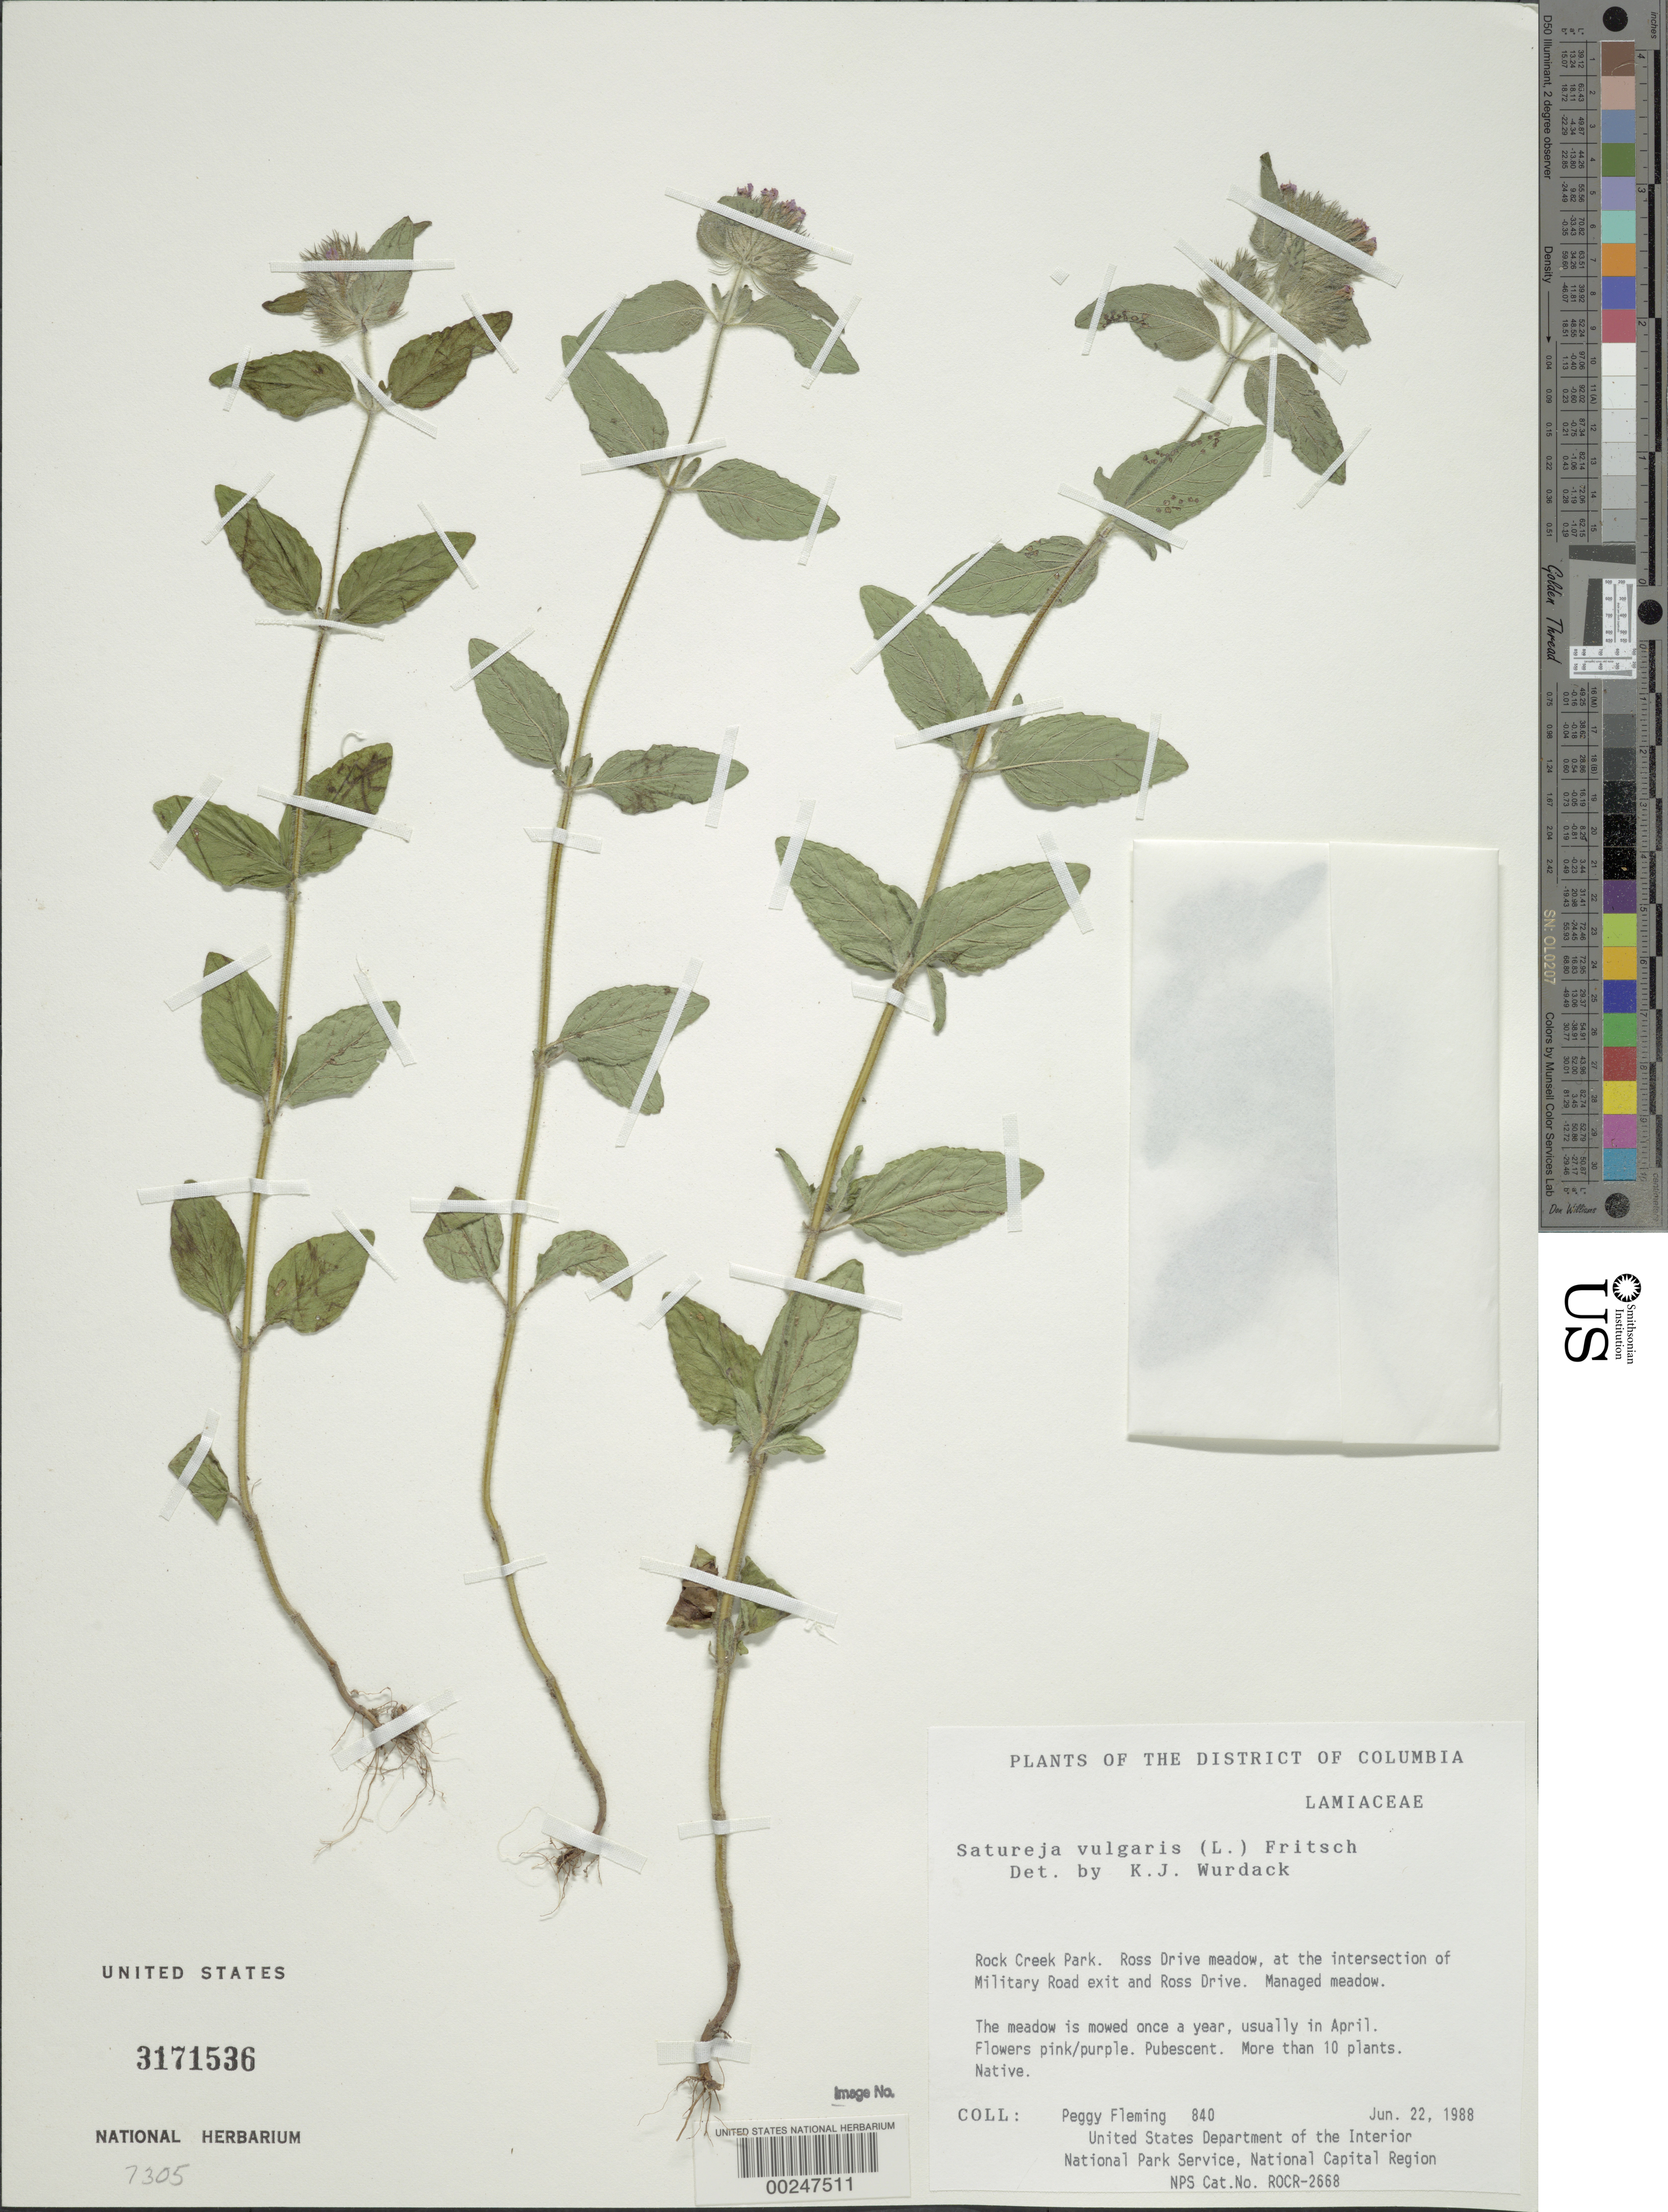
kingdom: Plantae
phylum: Tracheophyta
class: Magnoliopsida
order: Lamiales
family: Lamiaceae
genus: Clinopodium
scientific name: Clinopodium vulgare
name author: L.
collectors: P. Fleming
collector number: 840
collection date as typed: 22 Jun 1988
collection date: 1988-06-22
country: United States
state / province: District of Columbia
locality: Rock Creek Park, Ross Dr Meadow, at the intersection of Military Rd Exit and Roos Dr Rock Creek Park and vicinity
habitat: Managed meadow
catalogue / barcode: US 3171536